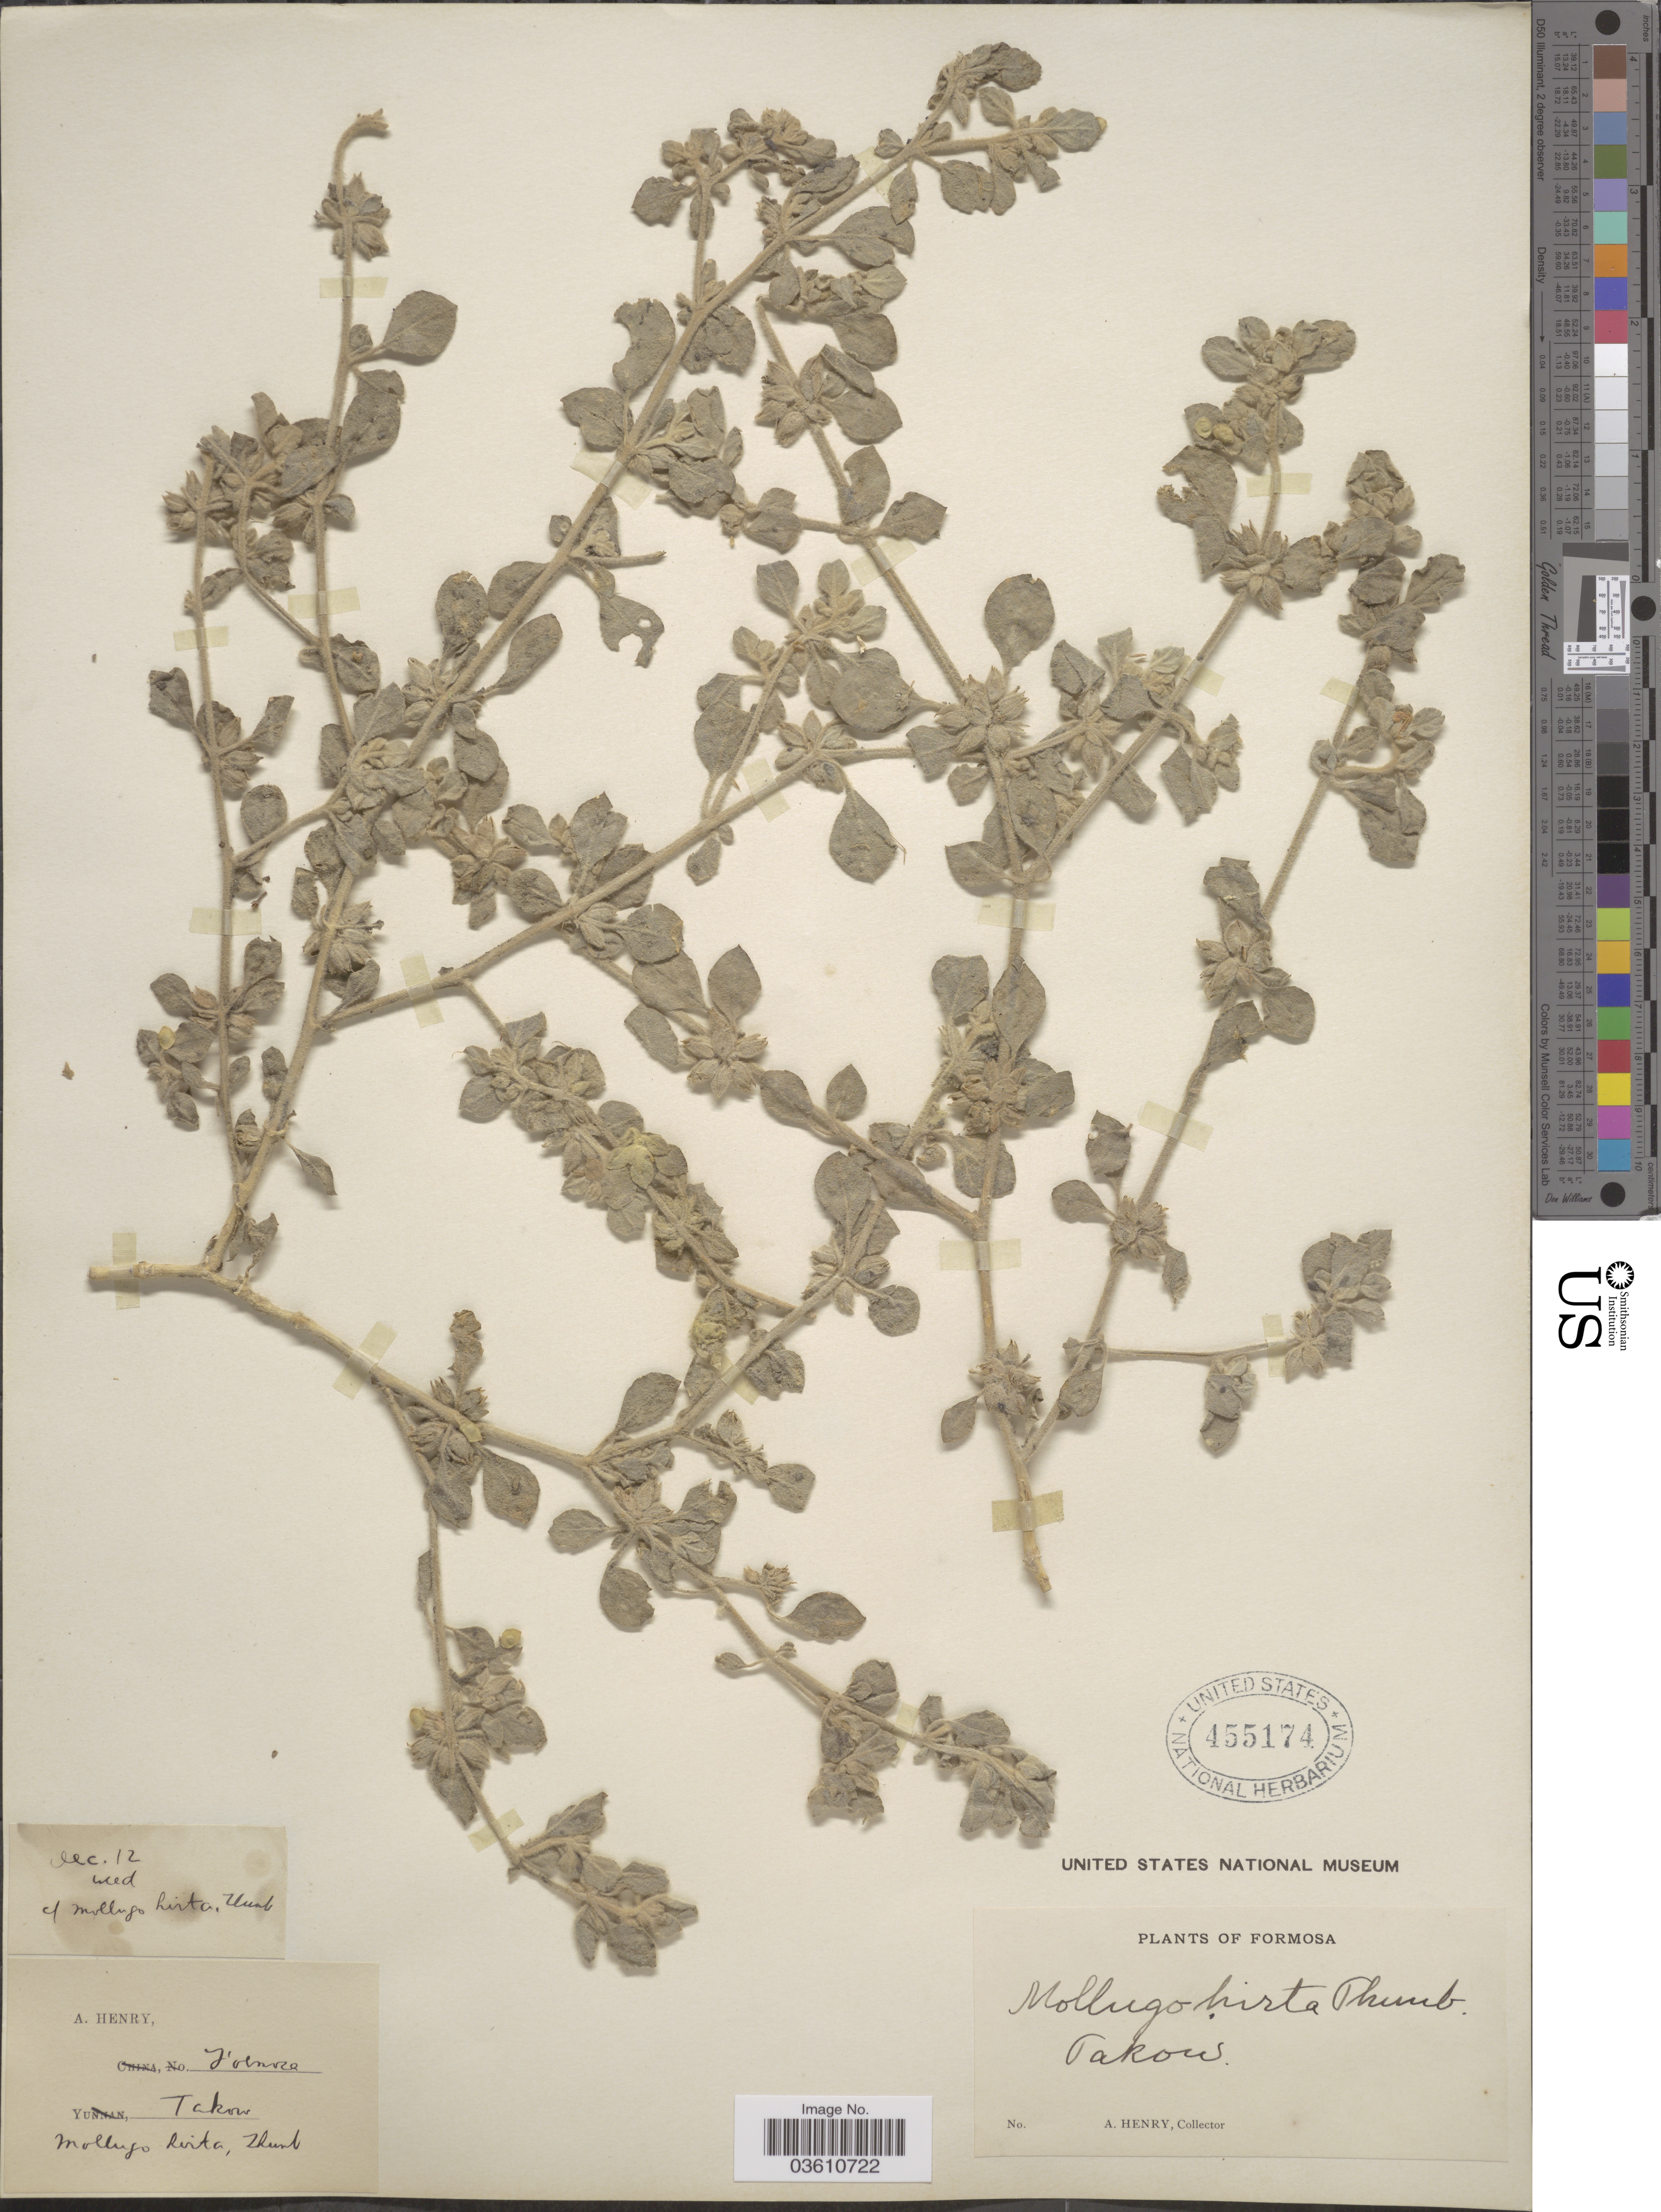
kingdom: Plantae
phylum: Tracheophyta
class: Magnoliopsida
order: Caryophyllales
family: Molluginaceae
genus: Glinus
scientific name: Glinus lotoides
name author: L.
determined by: Strong, Mark T., (BOT), Smithsonian Institution - National Museum of Natural History (UNITED STATES)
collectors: A. Henry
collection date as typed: Transcribed d/m/y: /12/12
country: Taiwan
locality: Takow.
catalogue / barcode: US 455174